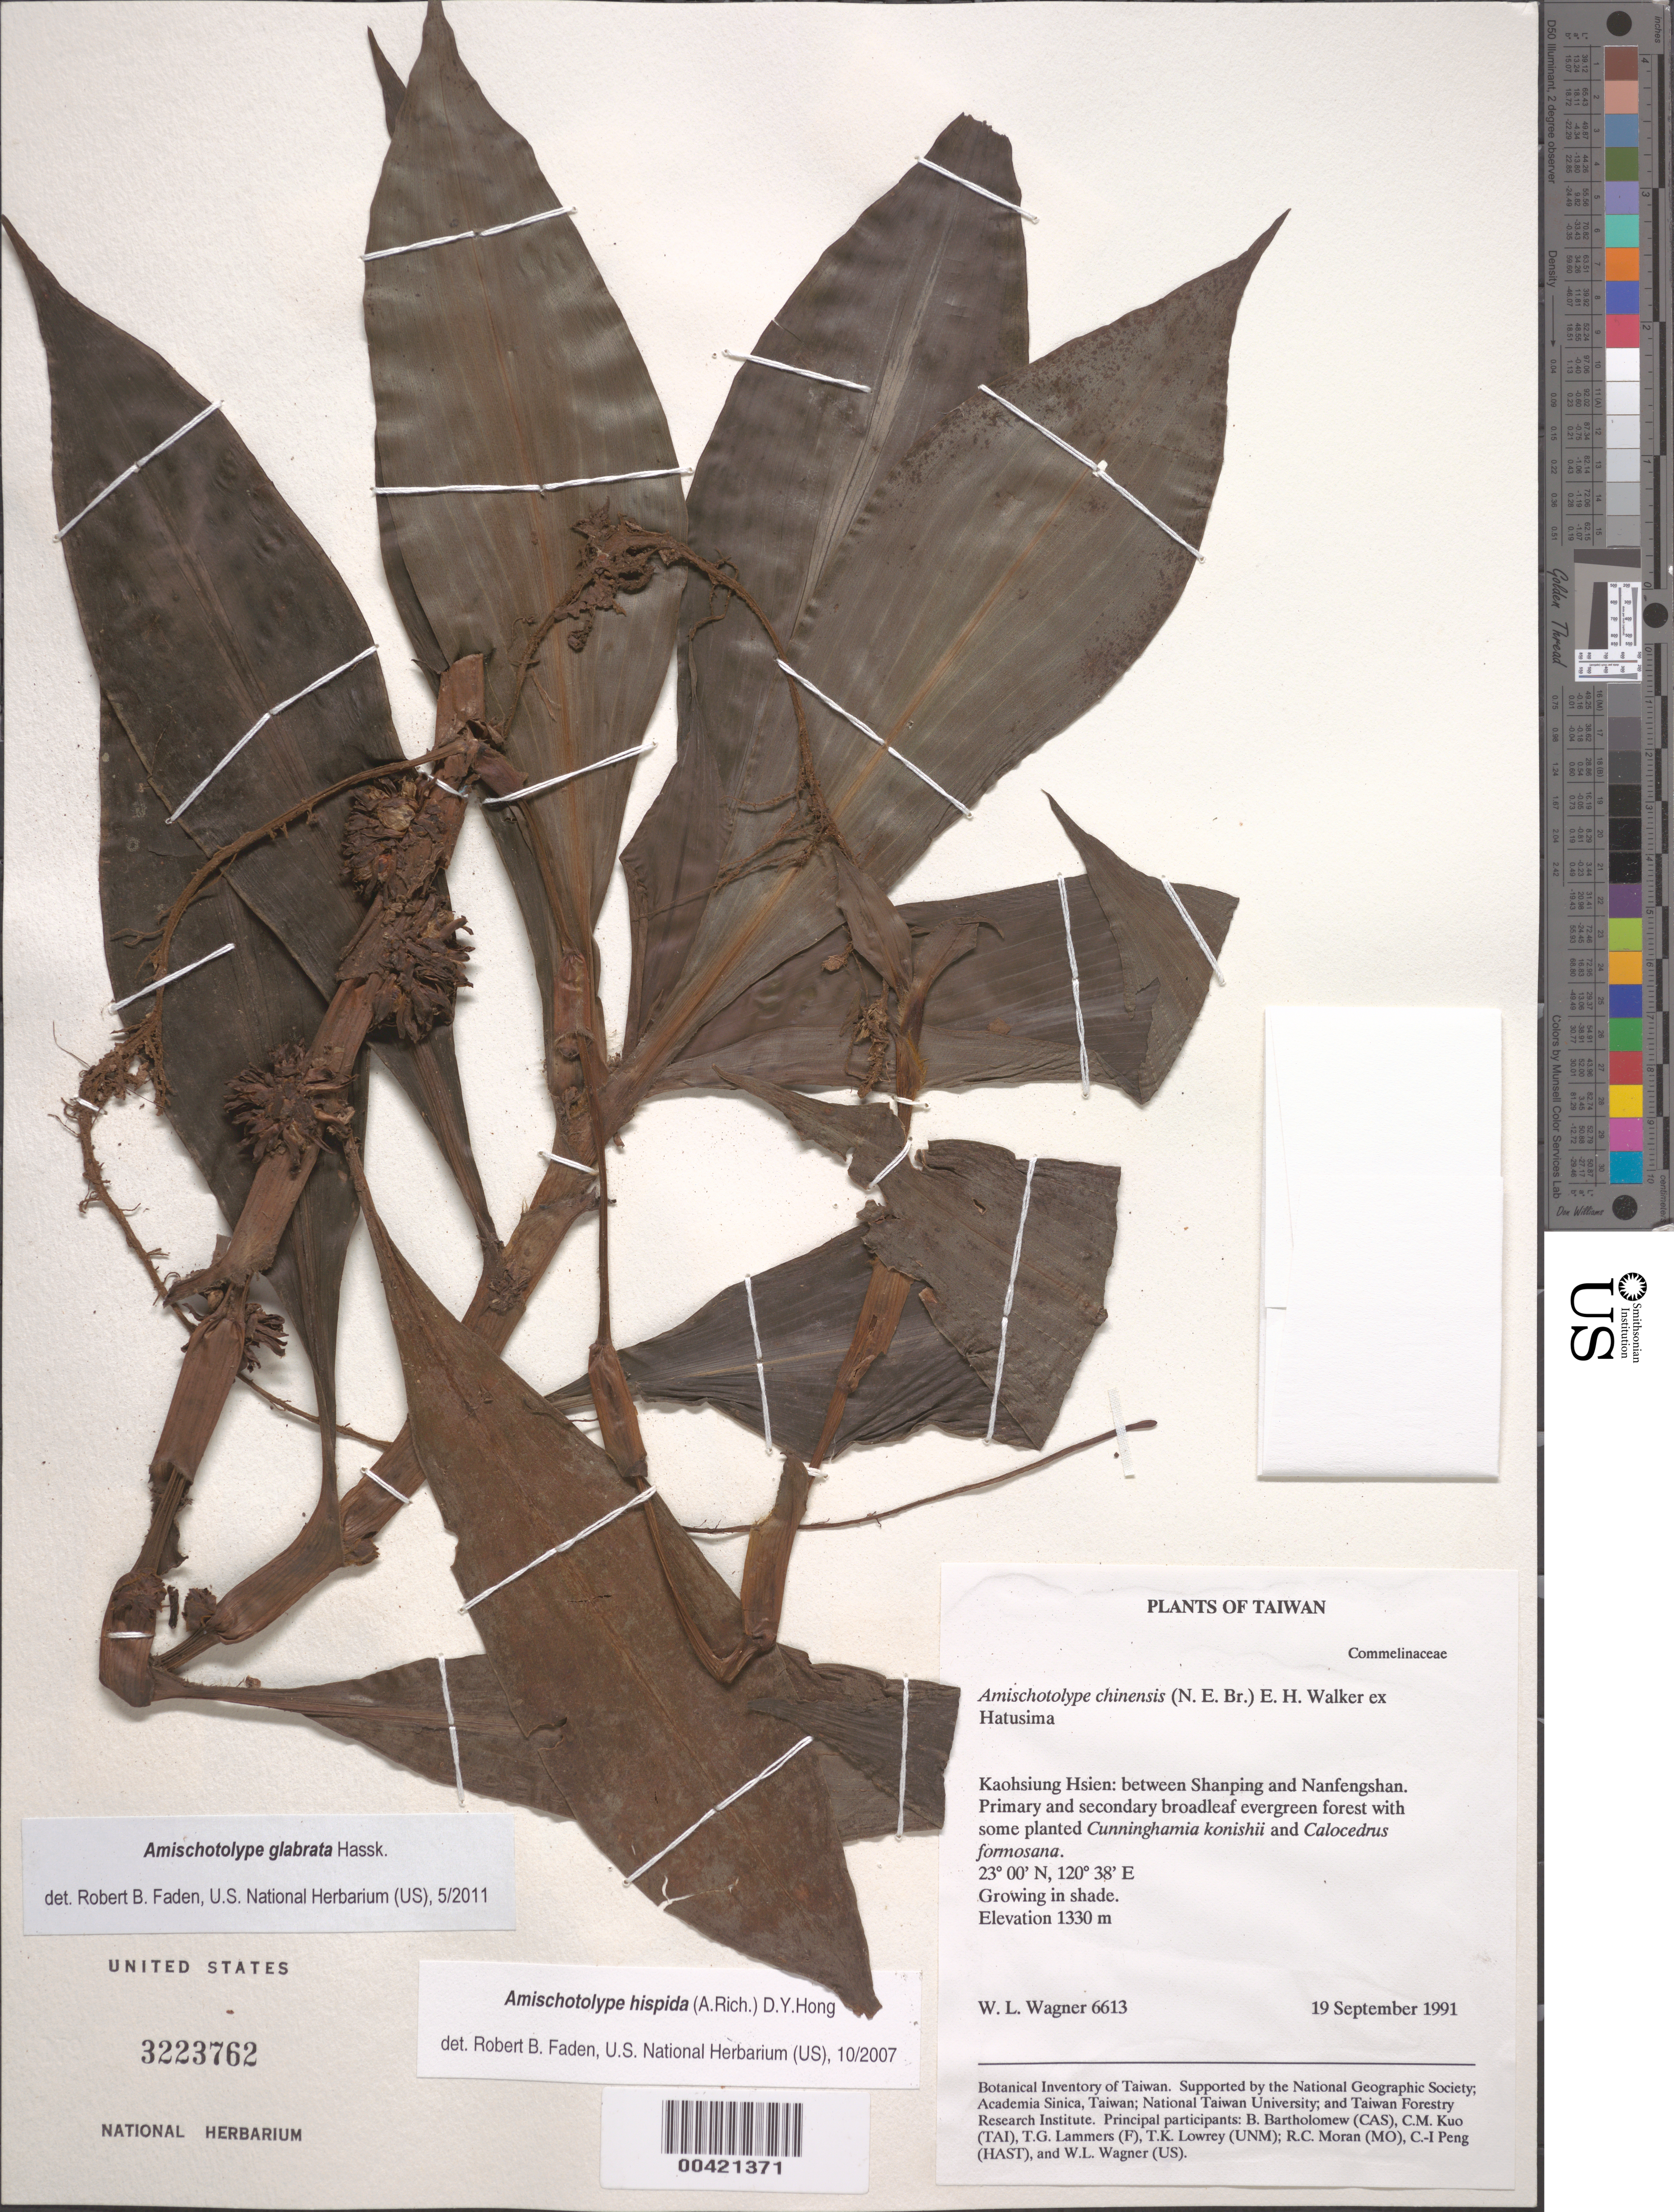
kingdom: Plantae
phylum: Tracheophyta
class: Liliopsida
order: Commelinales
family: Commelinaceae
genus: Amischotolype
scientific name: Amischotolype glabrata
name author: Hassk.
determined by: Faden, Robert B., (US), Smithsonian Institution - National Museum of Natural History (UNITED STATES)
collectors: W. L. Wagner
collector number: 6613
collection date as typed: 19 Sep 1991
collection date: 1991-09-19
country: Taiwan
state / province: Kaohsiung City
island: Taiwan [Formosa]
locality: Kaohsiung hsien, between Shanping and Nanfengshan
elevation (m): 1330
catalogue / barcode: US 3223762